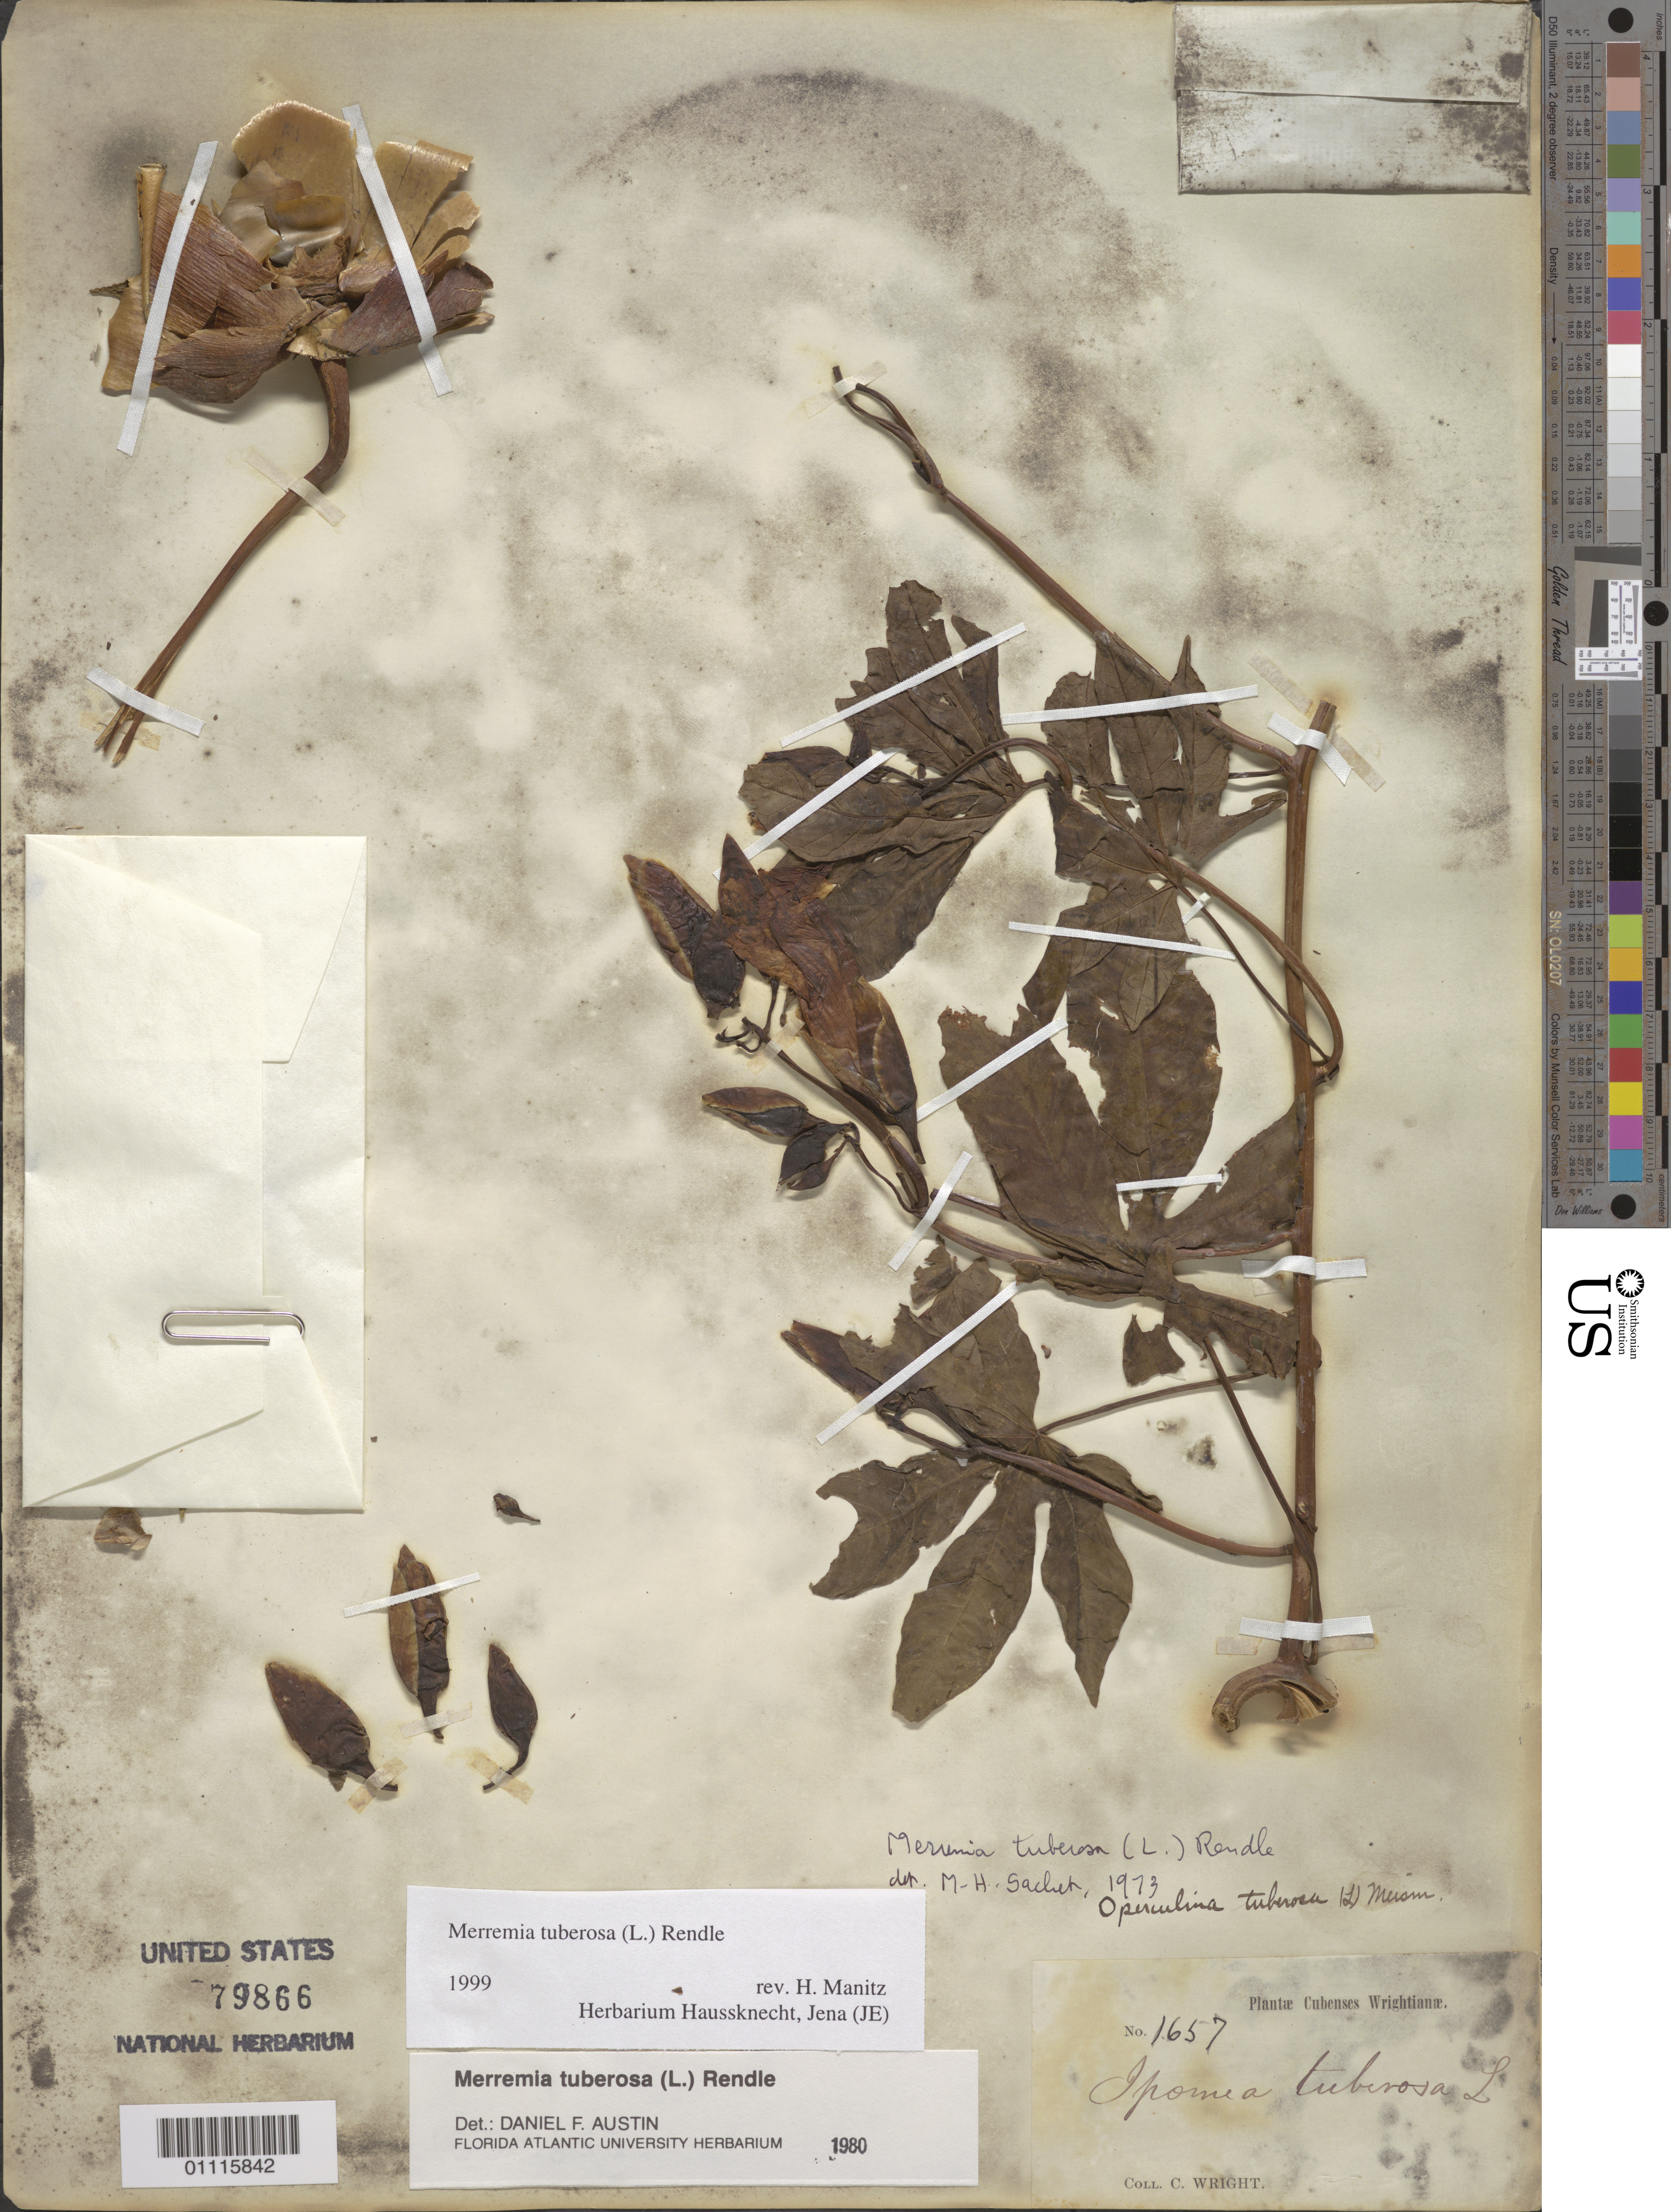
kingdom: Plantae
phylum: Tracheophyta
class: Magnoliopsida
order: Solanales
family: Convolvulaceae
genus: Distimake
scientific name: Distimake tuberosus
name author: (L.) A. R. Simões & Staples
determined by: Strong, Mark T., (BOT), Smithsonian Institution - National Museum of Natural History (UNITED STATES)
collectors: C. Wright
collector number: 1657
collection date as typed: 1800 to 1899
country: Cuba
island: Cuba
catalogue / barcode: US 79866